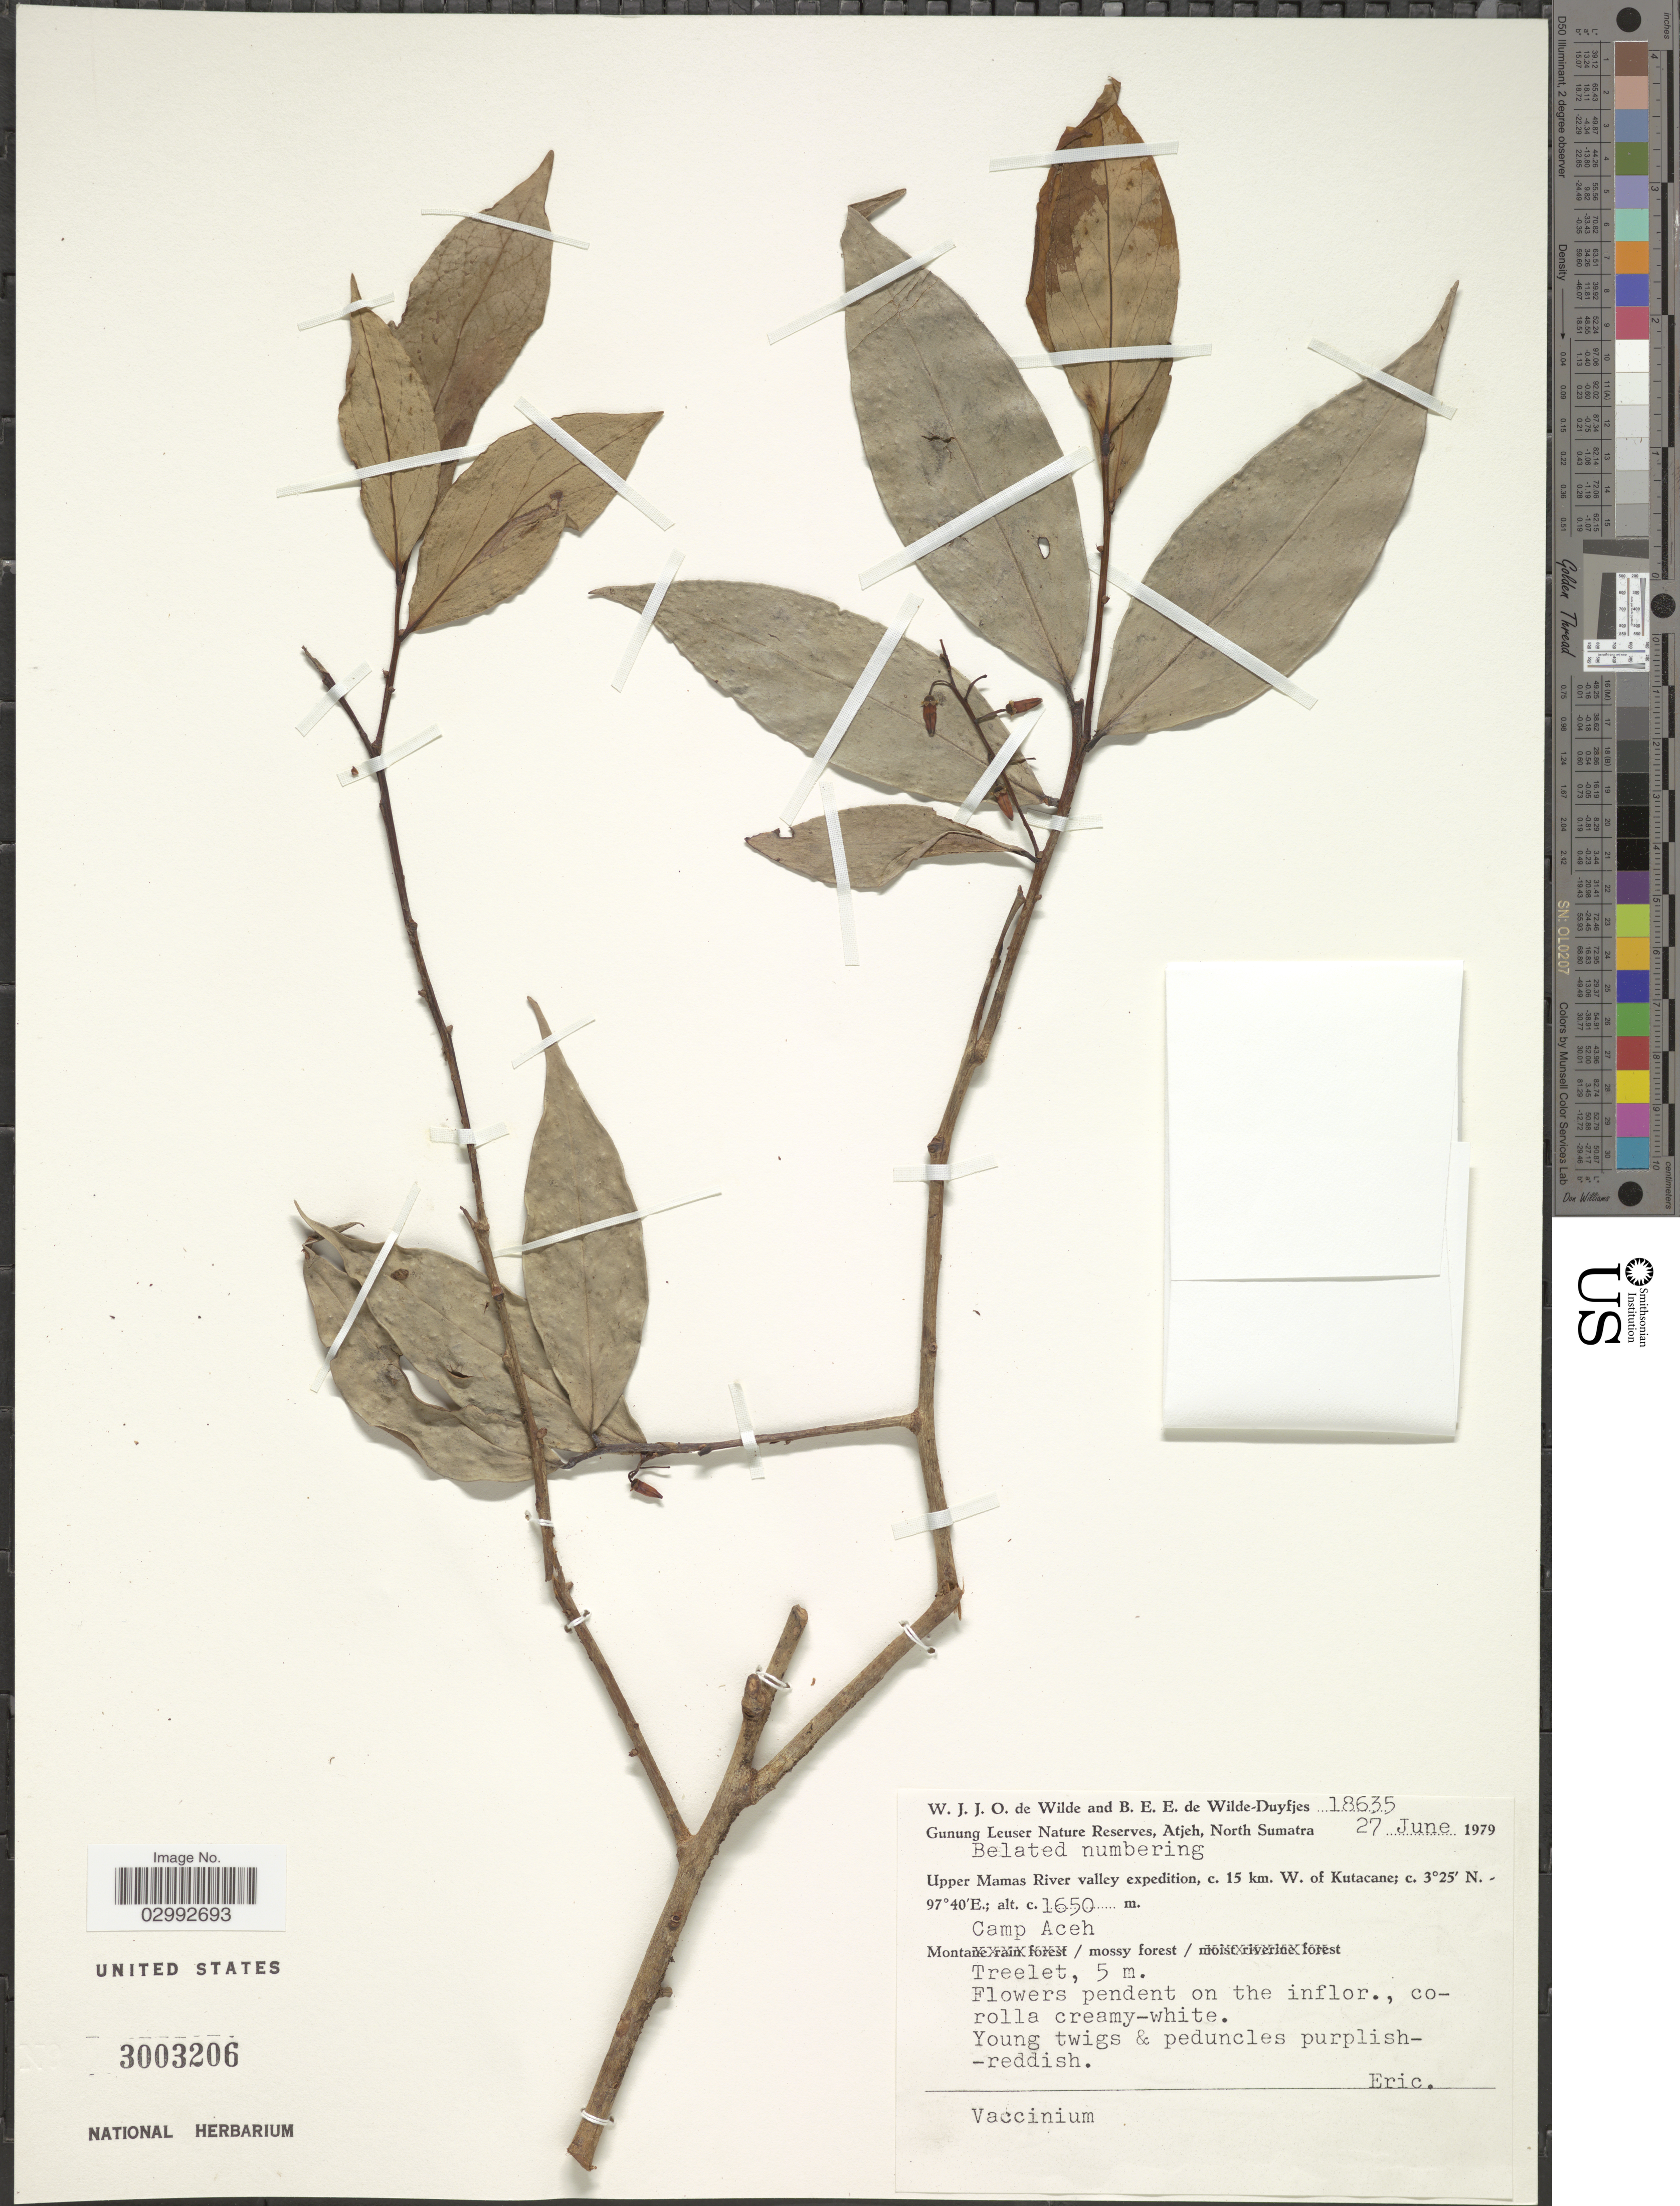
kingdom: Plantae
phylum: Tracheophyta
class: Magnoliopsida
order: Ericales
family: Ericaceae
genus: Vaccinium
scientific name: Vaccinium sp.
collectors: W. J. de Wilde & B. E. de Wilde-Duyfjes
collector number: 18635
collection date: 1979-06-27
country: Indonesia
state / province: Sumatra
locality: Gunung Leuser Nature Reserves, Atjeh, North Sumatra, Upper Mamas River Valley expedition, c. 15 km. W. of Kutacane, Camp Aceh.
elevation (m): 1650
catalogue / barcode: US 3003206